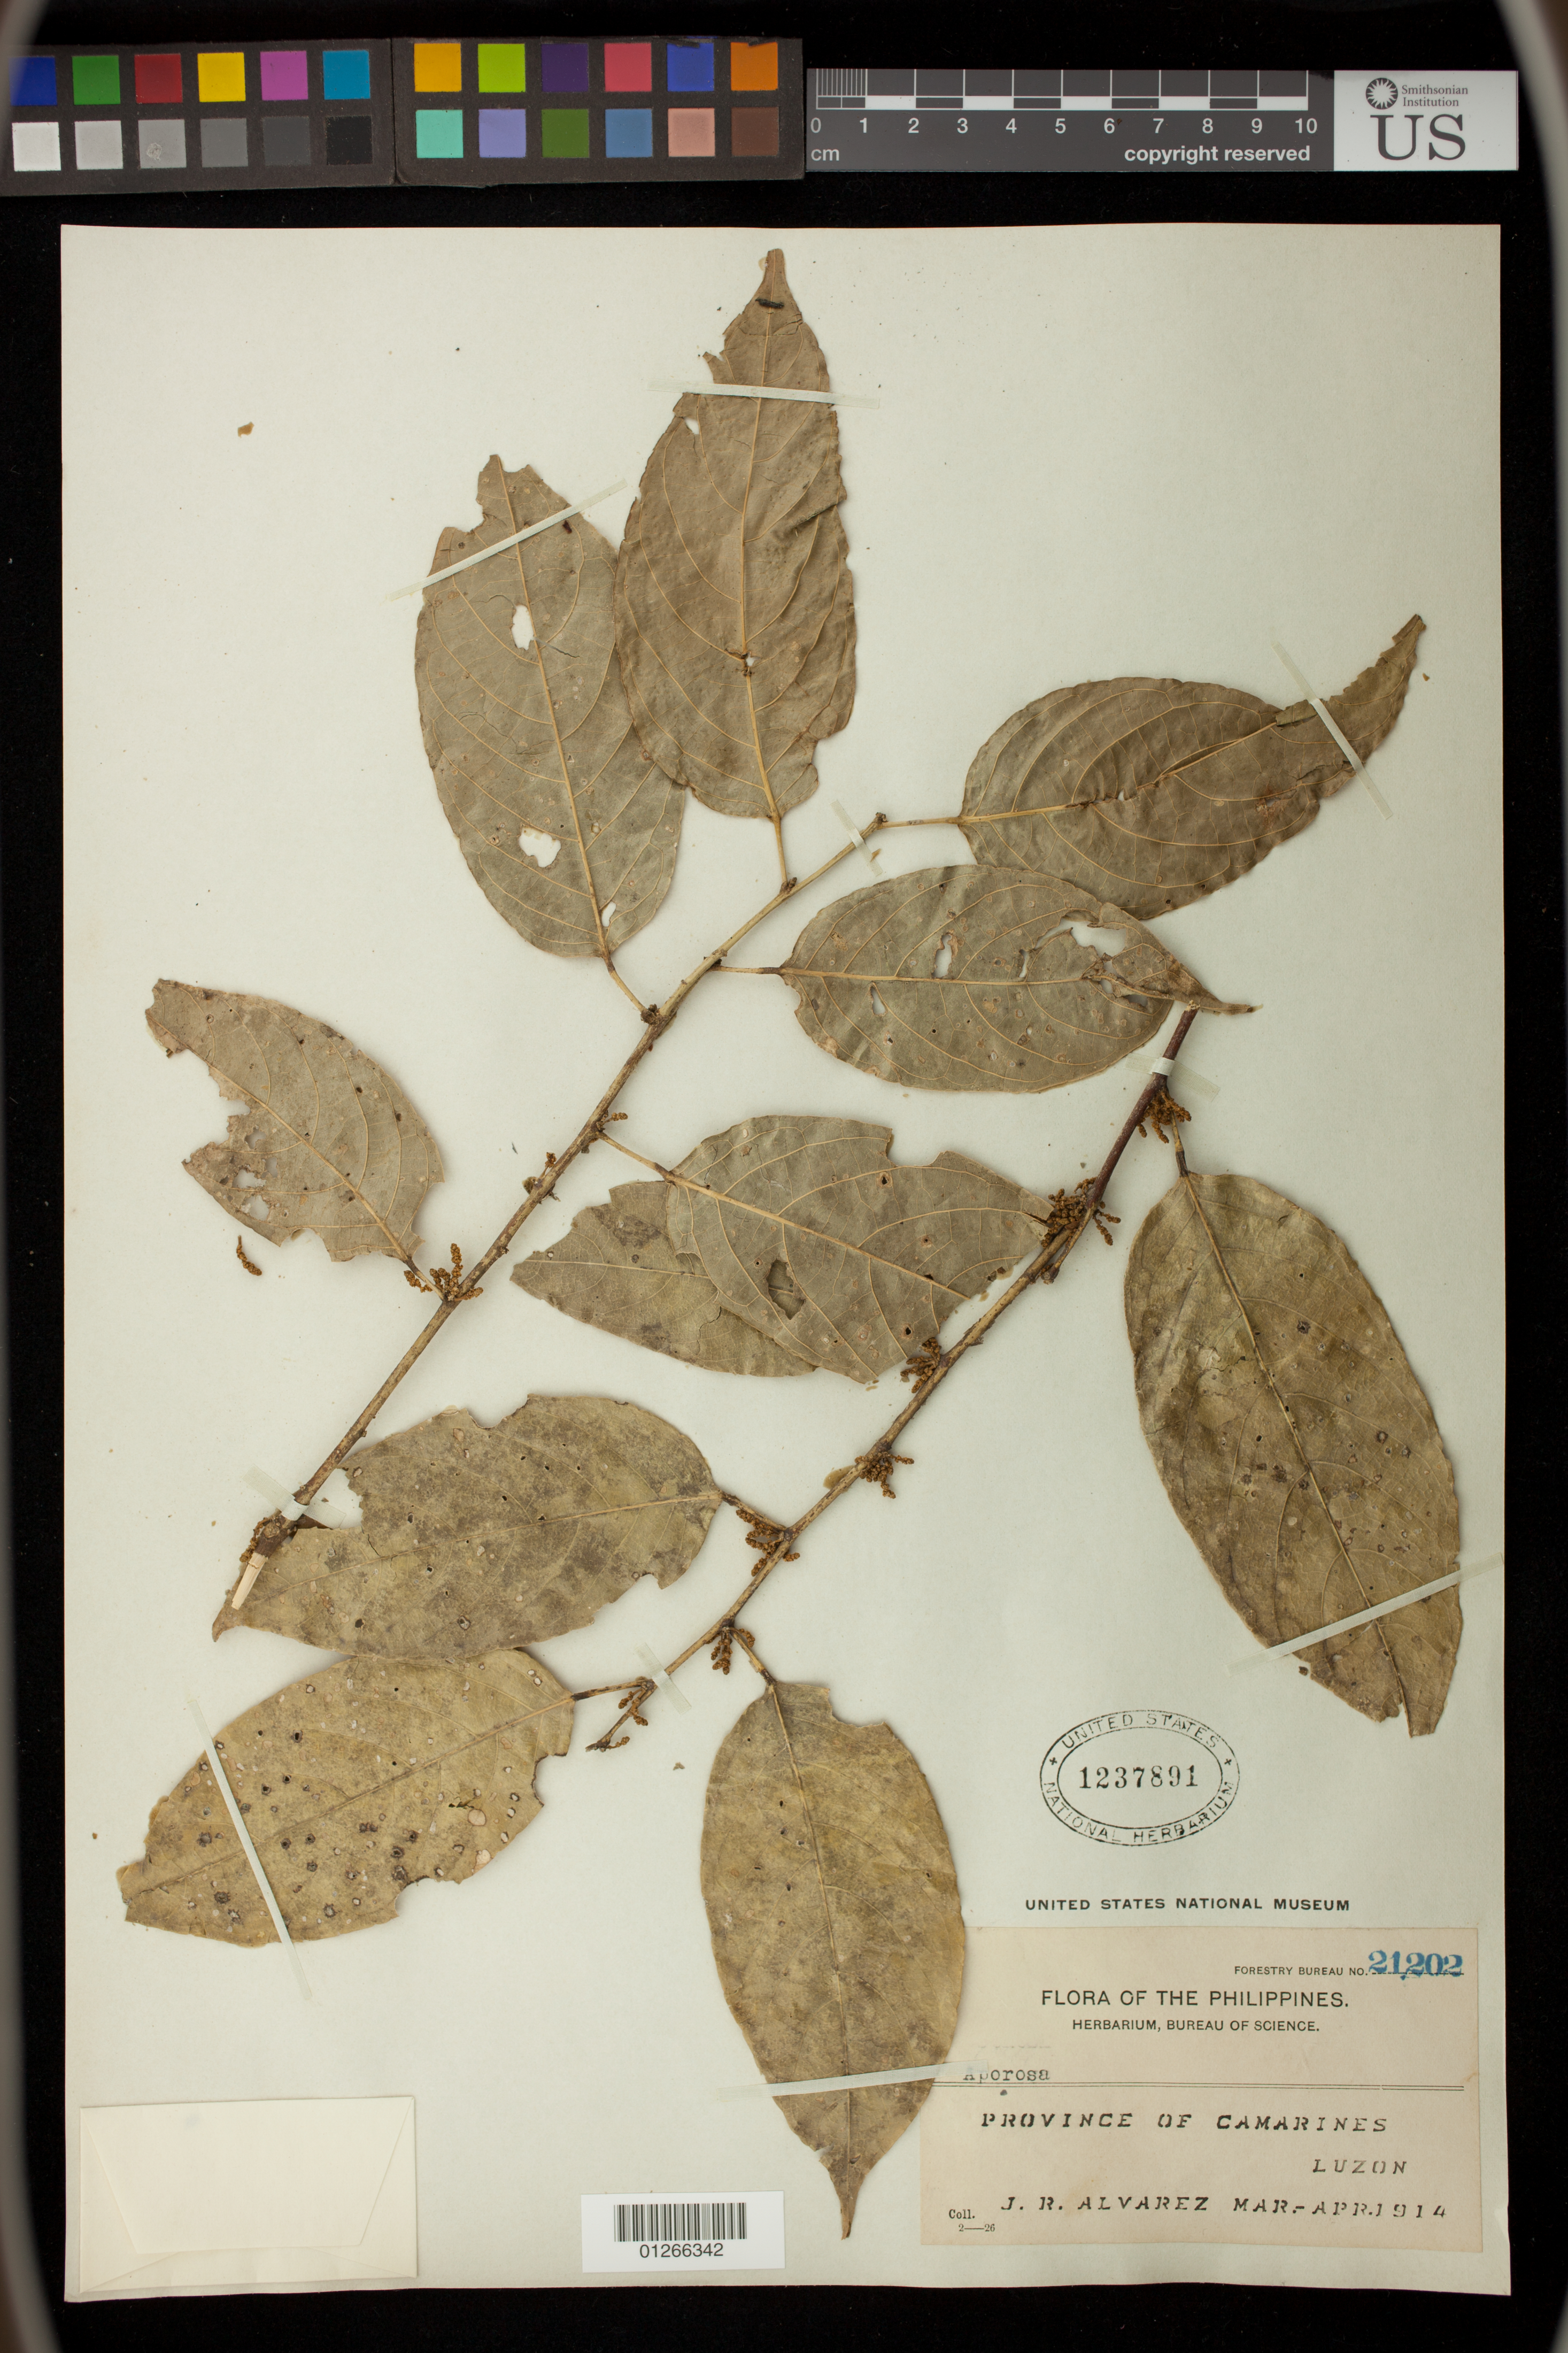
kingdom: Plantae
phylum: Tracheophyta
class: Magnoliopsida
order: Malpighiales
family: Phyllanthaceae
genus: Aporosa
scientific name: Aporosa sp.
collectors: J. Alvarez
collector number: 21202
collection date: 1914-03/1914-04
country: Philippines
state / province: Bicol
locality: Province of Camarines, Luzon